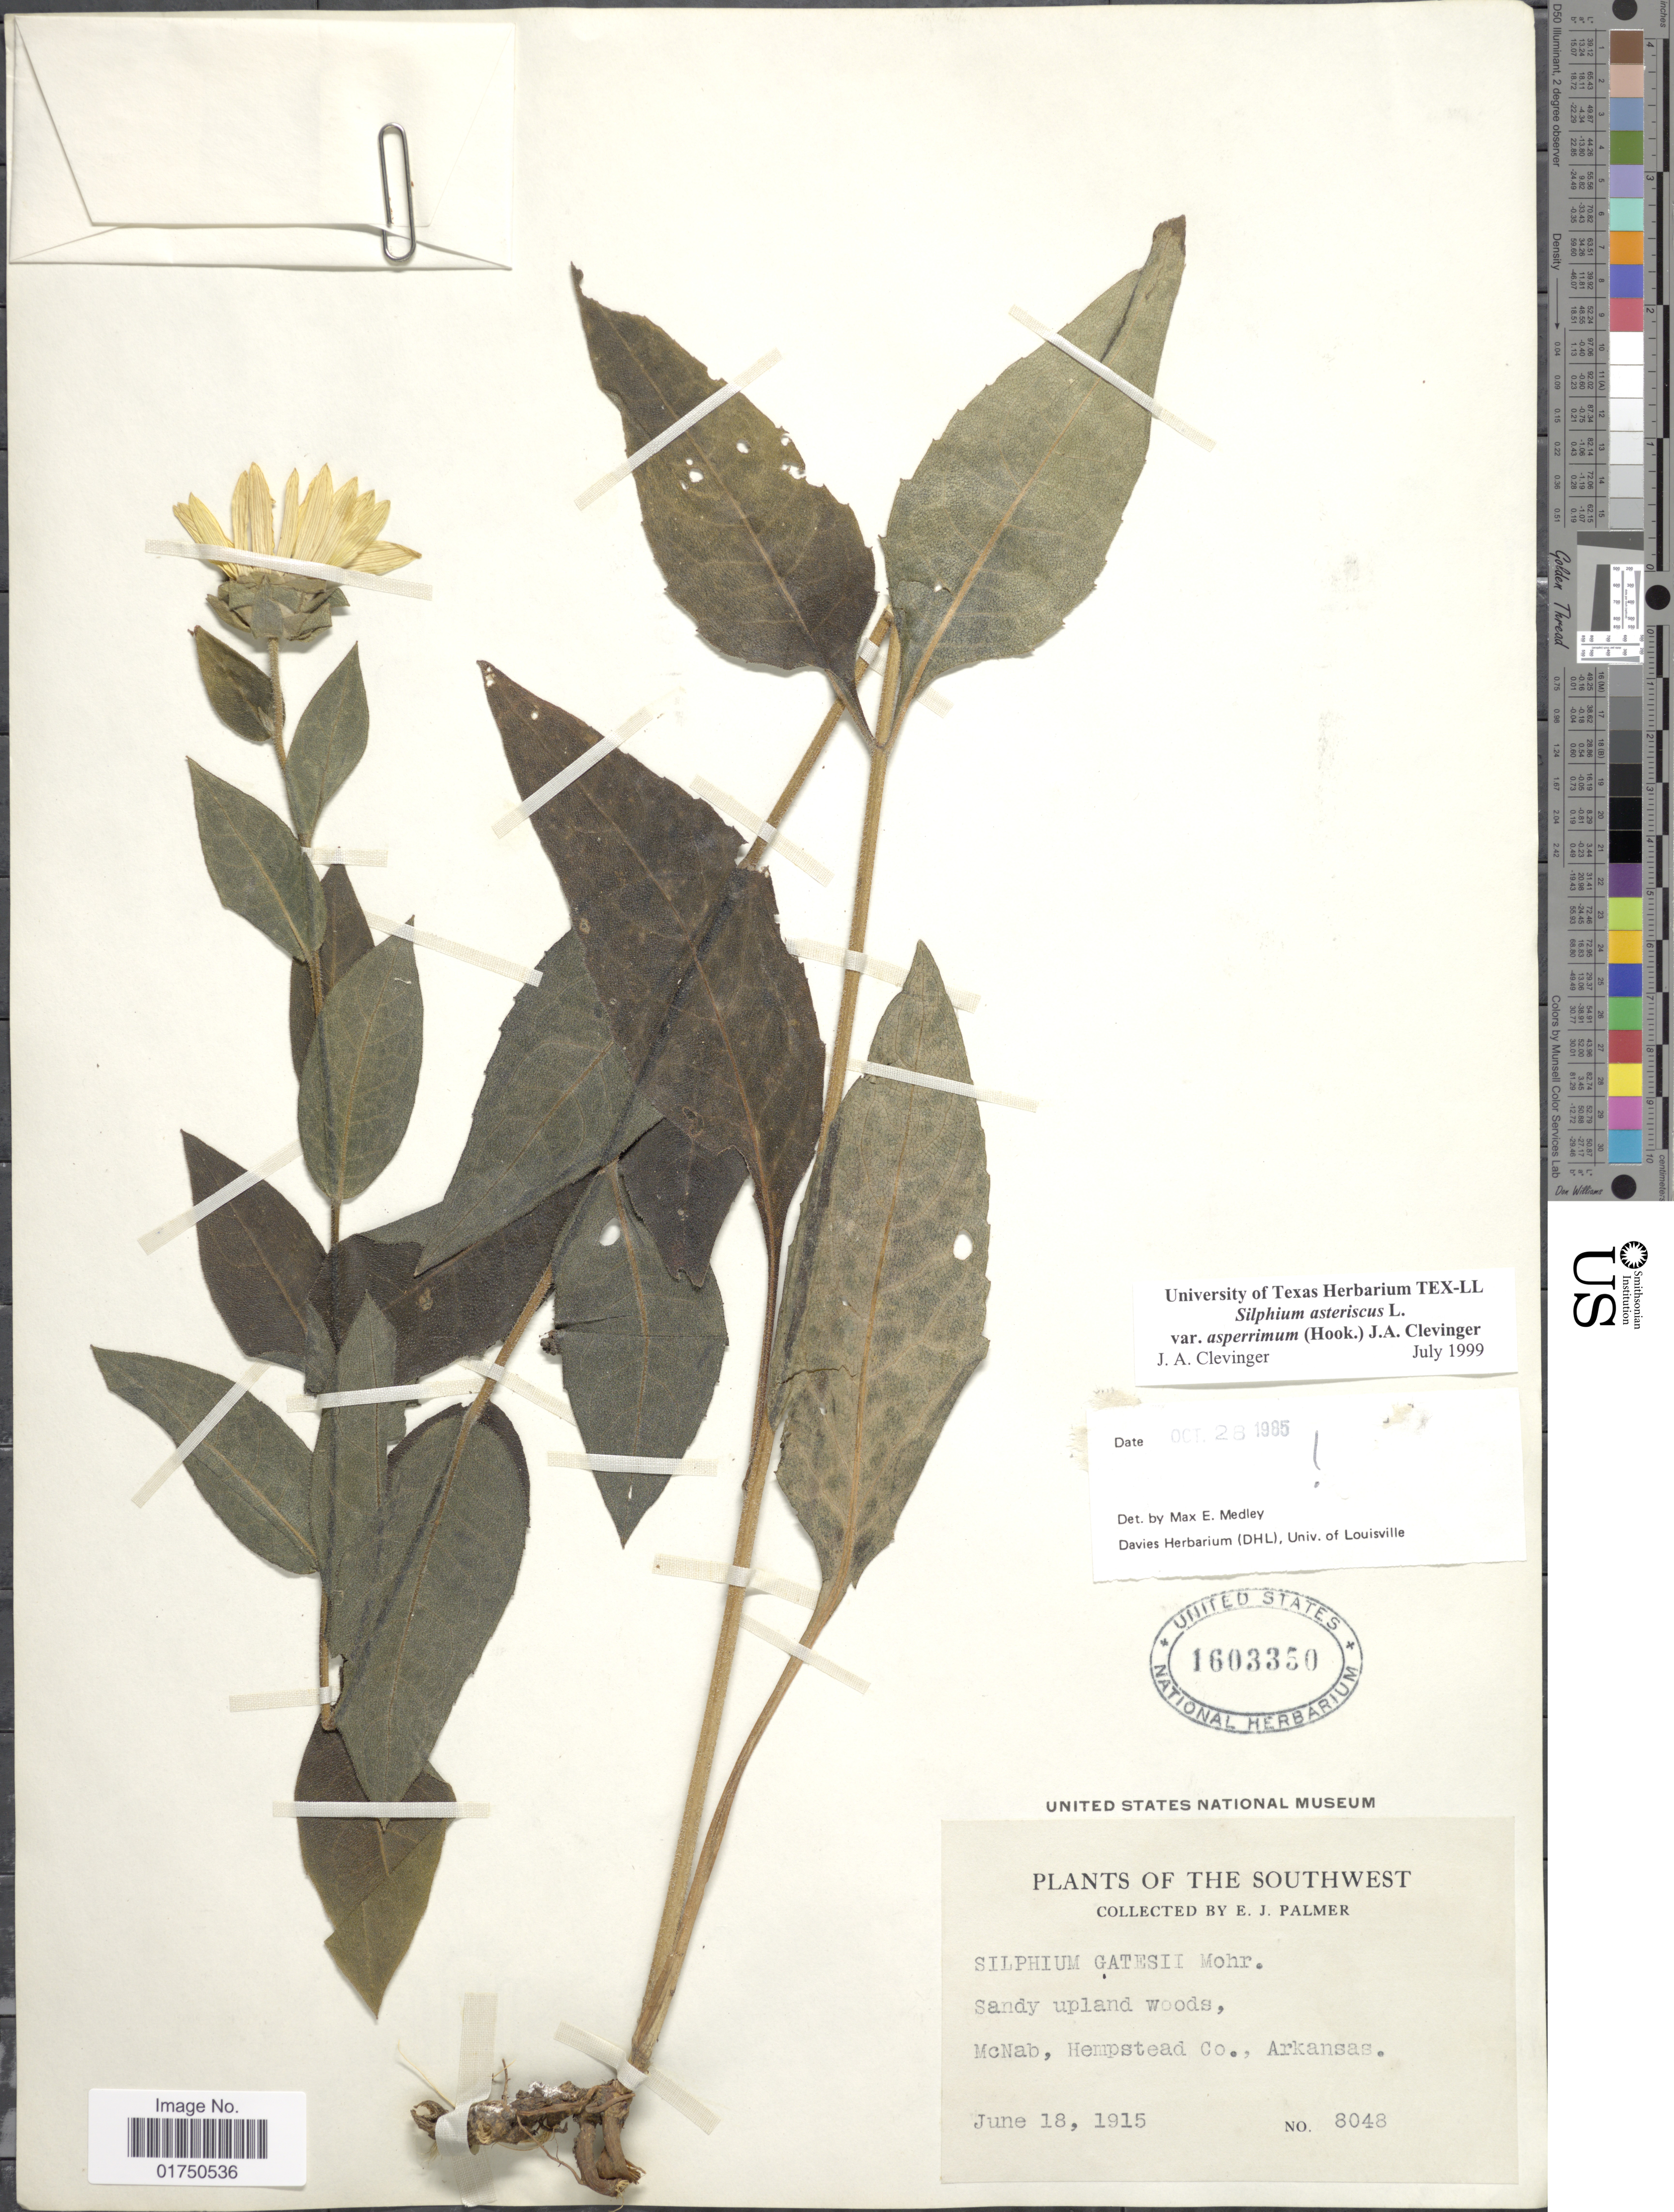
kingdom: Plantae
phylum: Tracheophyta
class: Magnoliopsida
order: Asterales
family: Asteraceae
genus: Silphium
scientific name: Silphium asteriscus var. asperrimum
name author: (Hook.) Clevinger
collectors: E. J. Palmer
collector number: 8048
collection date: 1915-06-18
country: United States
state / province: Arkansas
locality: Southwest. Sandy upland woods, McNab, Hempstead Co., Arkansas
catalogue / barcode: US 1603350